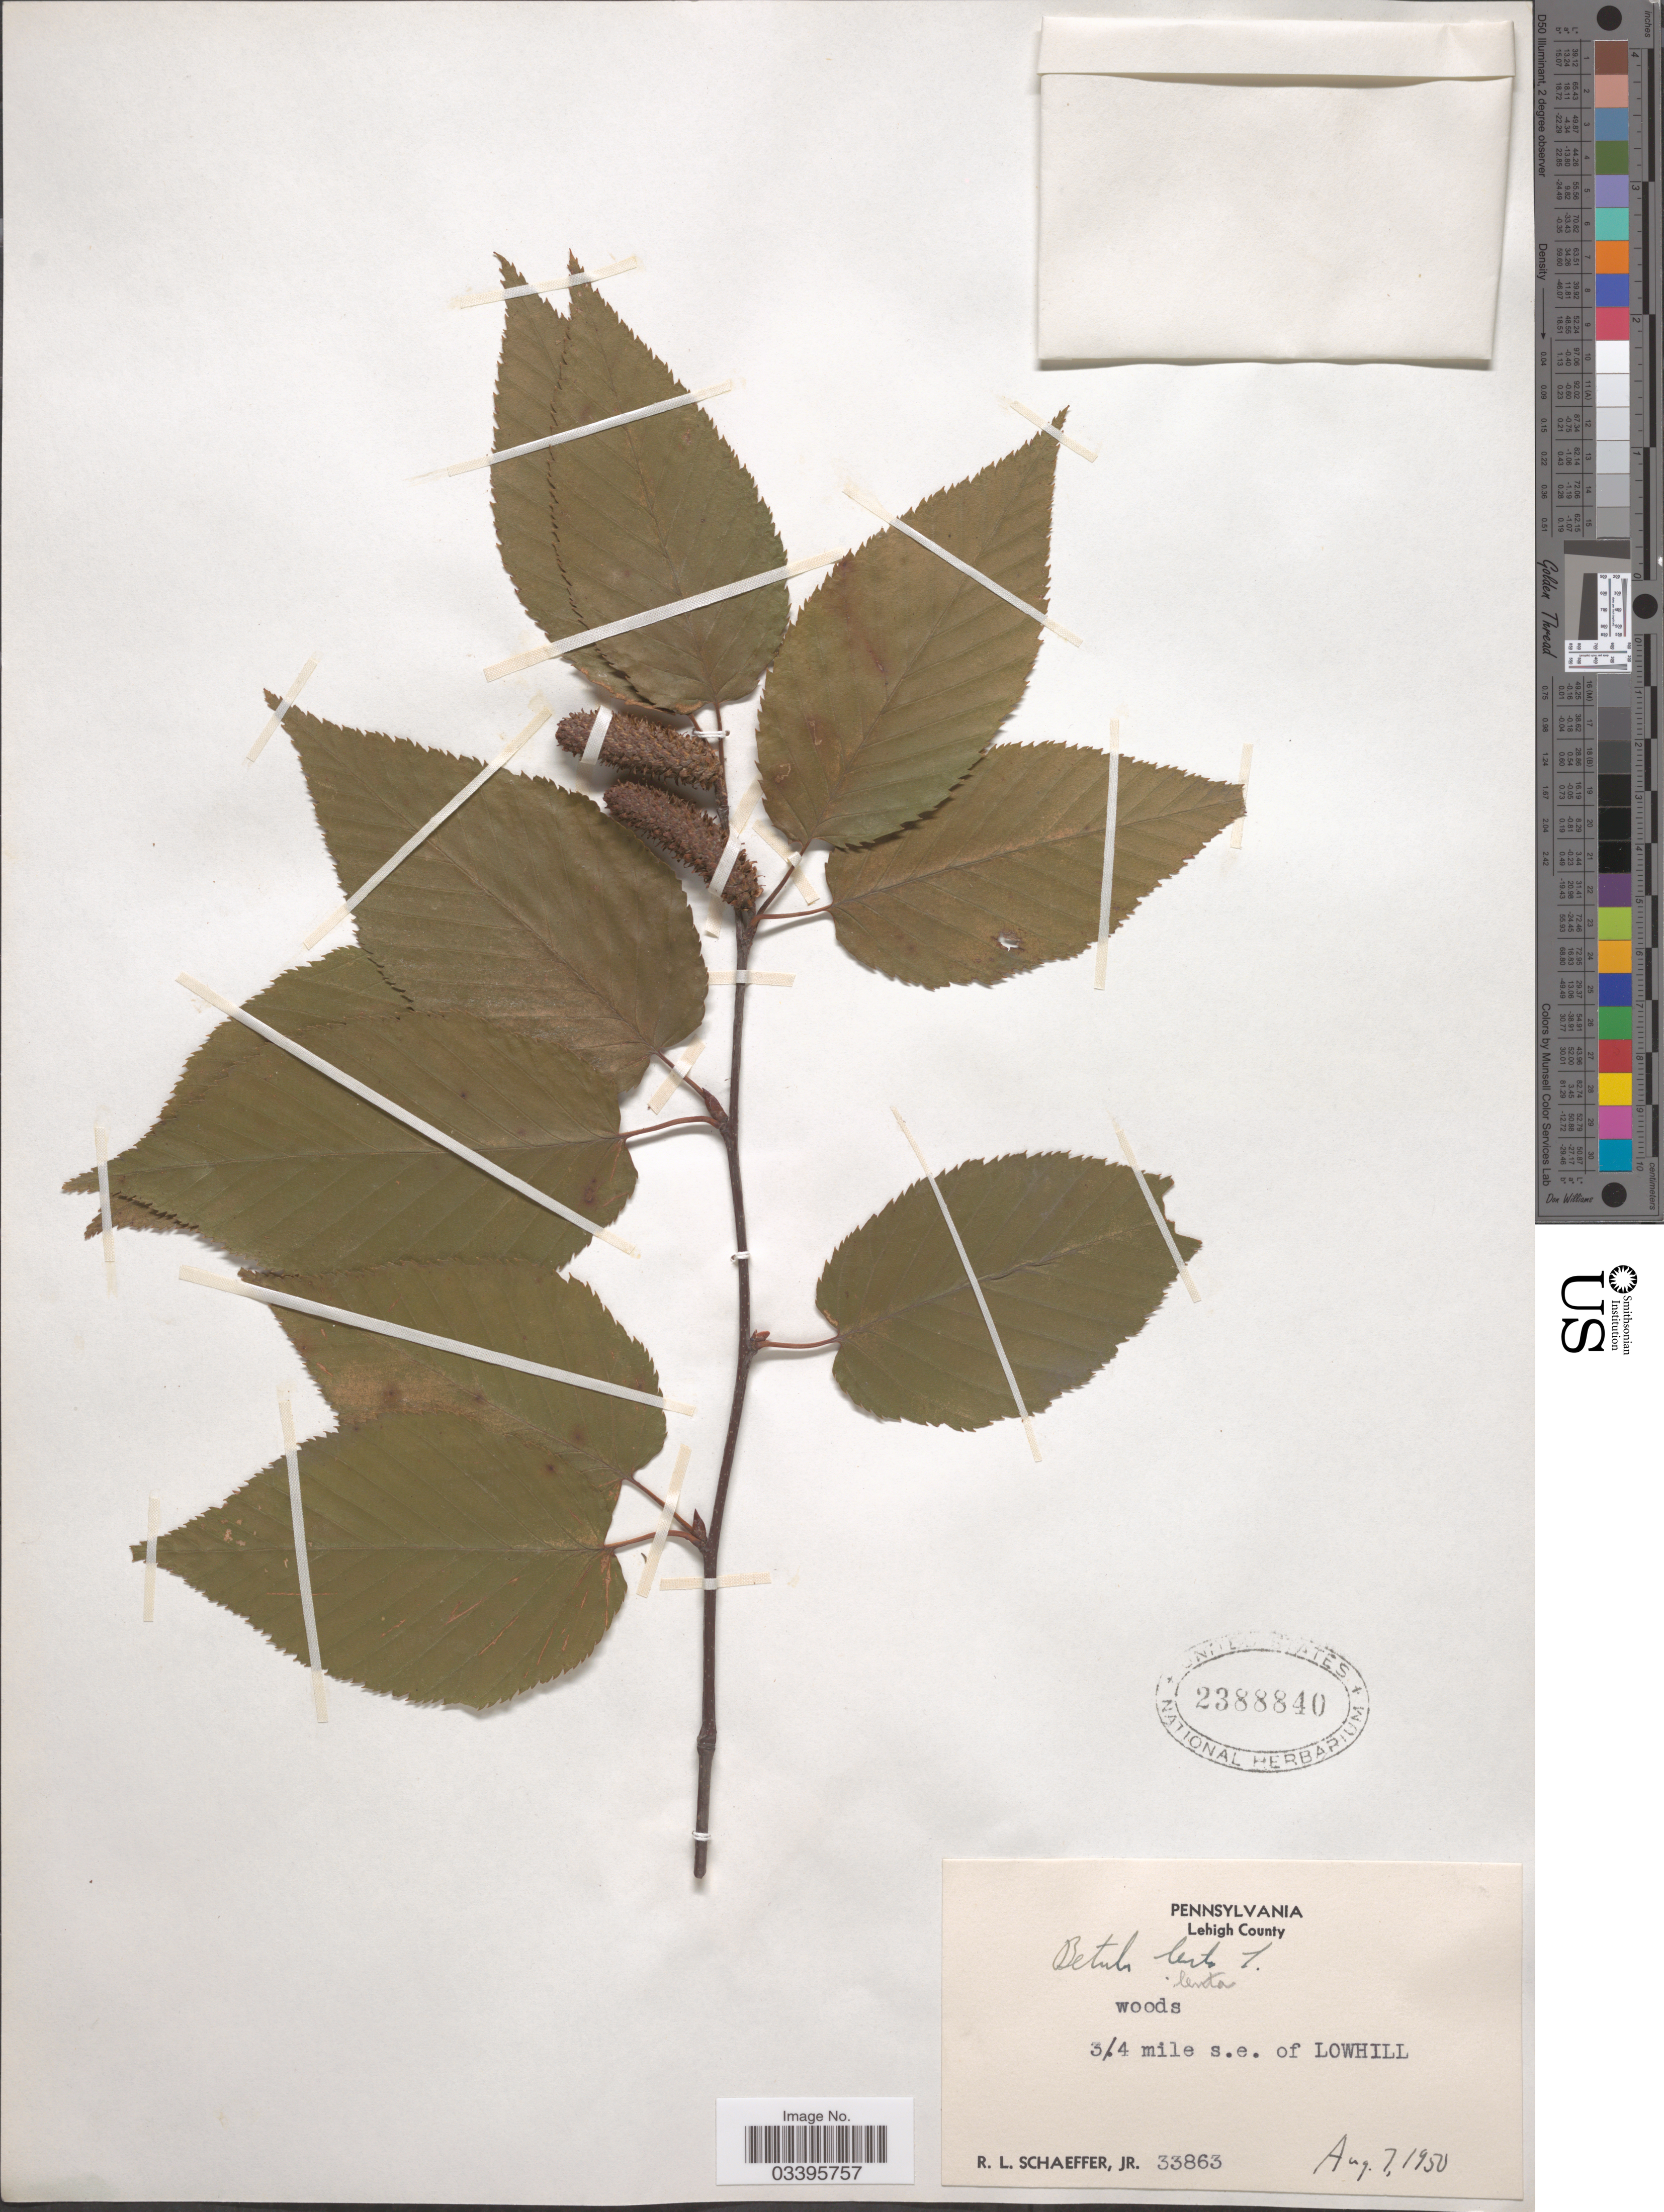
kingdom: Plantae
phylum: Tracheophyta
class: Magnoliopsida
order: Fagales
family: Betulaceae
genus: Betula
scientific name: Betula lenta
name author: L.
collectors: R. L. Schaeffer Jr.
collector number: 33863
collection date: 1950-08-07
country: United States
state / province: Pennsylvania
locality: Lehigh County. 3/4 mile s.e. of Lowhill.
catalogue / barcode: US 2388840